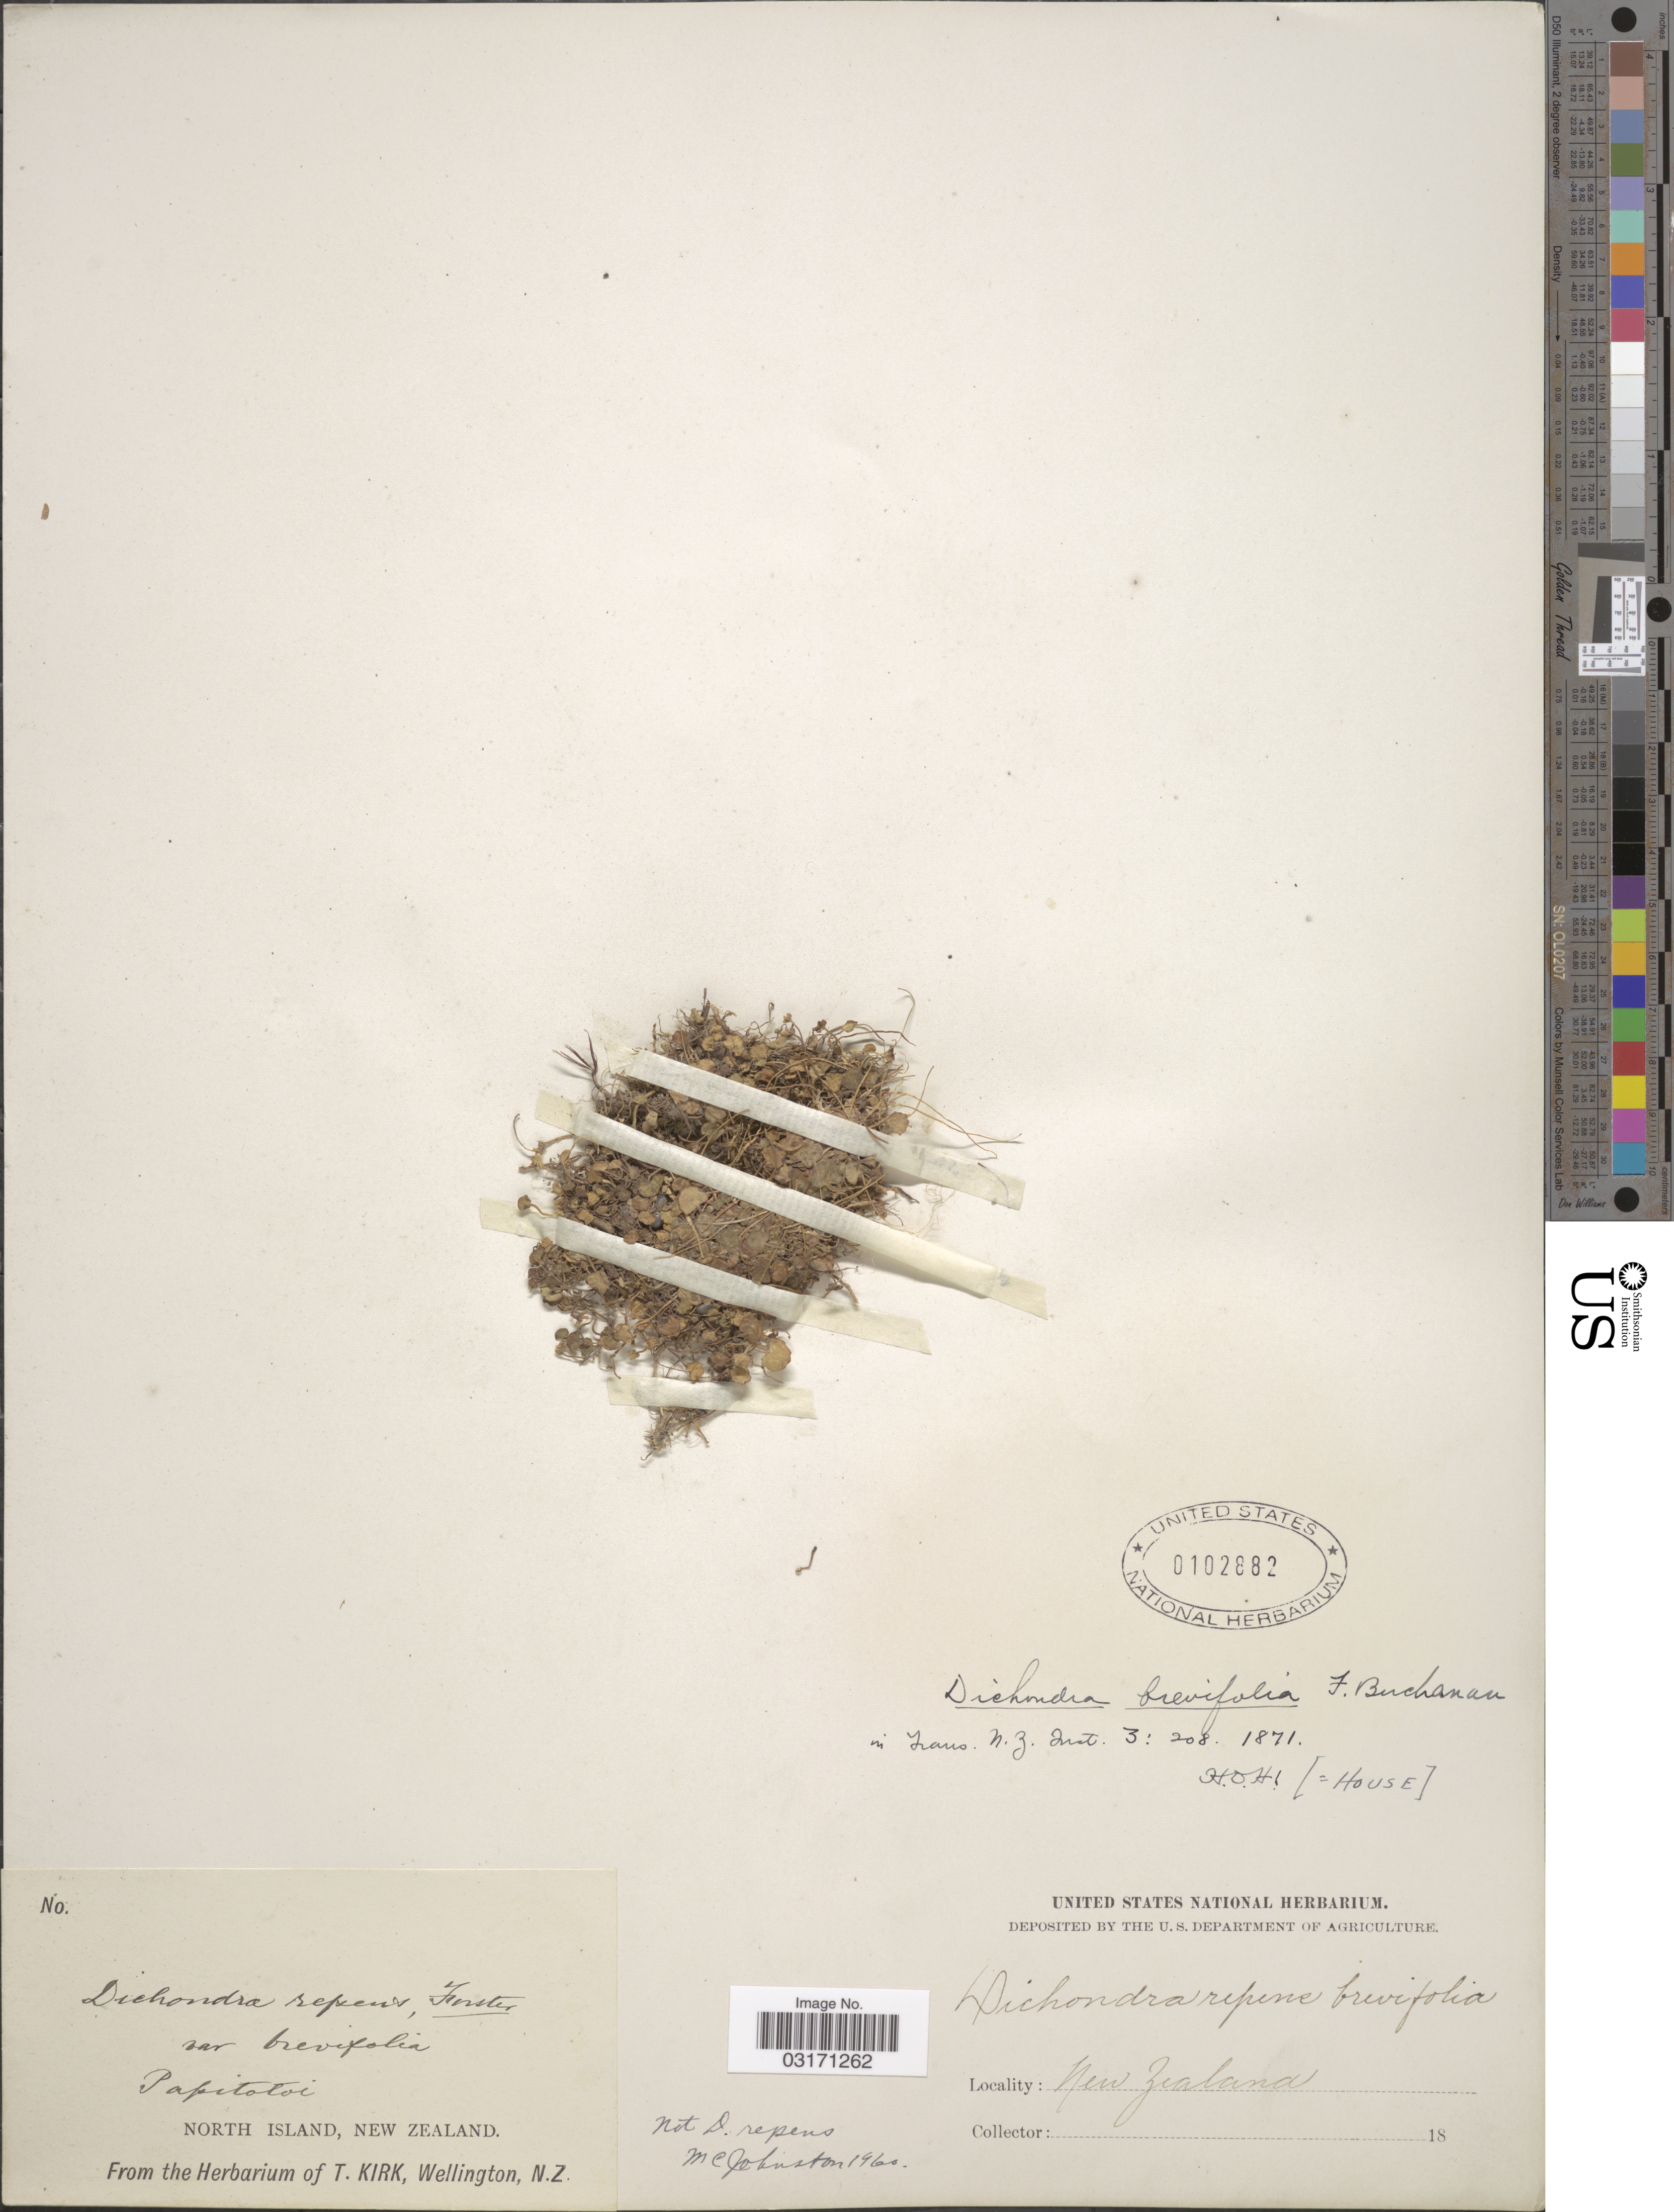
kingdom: Plantae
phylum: Tracheophyta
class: Magnoliopsida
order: Solanales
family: Convolvulaceae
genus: Dichondra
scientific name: Dichondra brevifolia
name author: Buchanan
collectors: ex herb. T. Kirk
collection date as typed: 18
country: New Zealand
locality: Papitotoi. North Island.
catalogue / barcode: US 102882